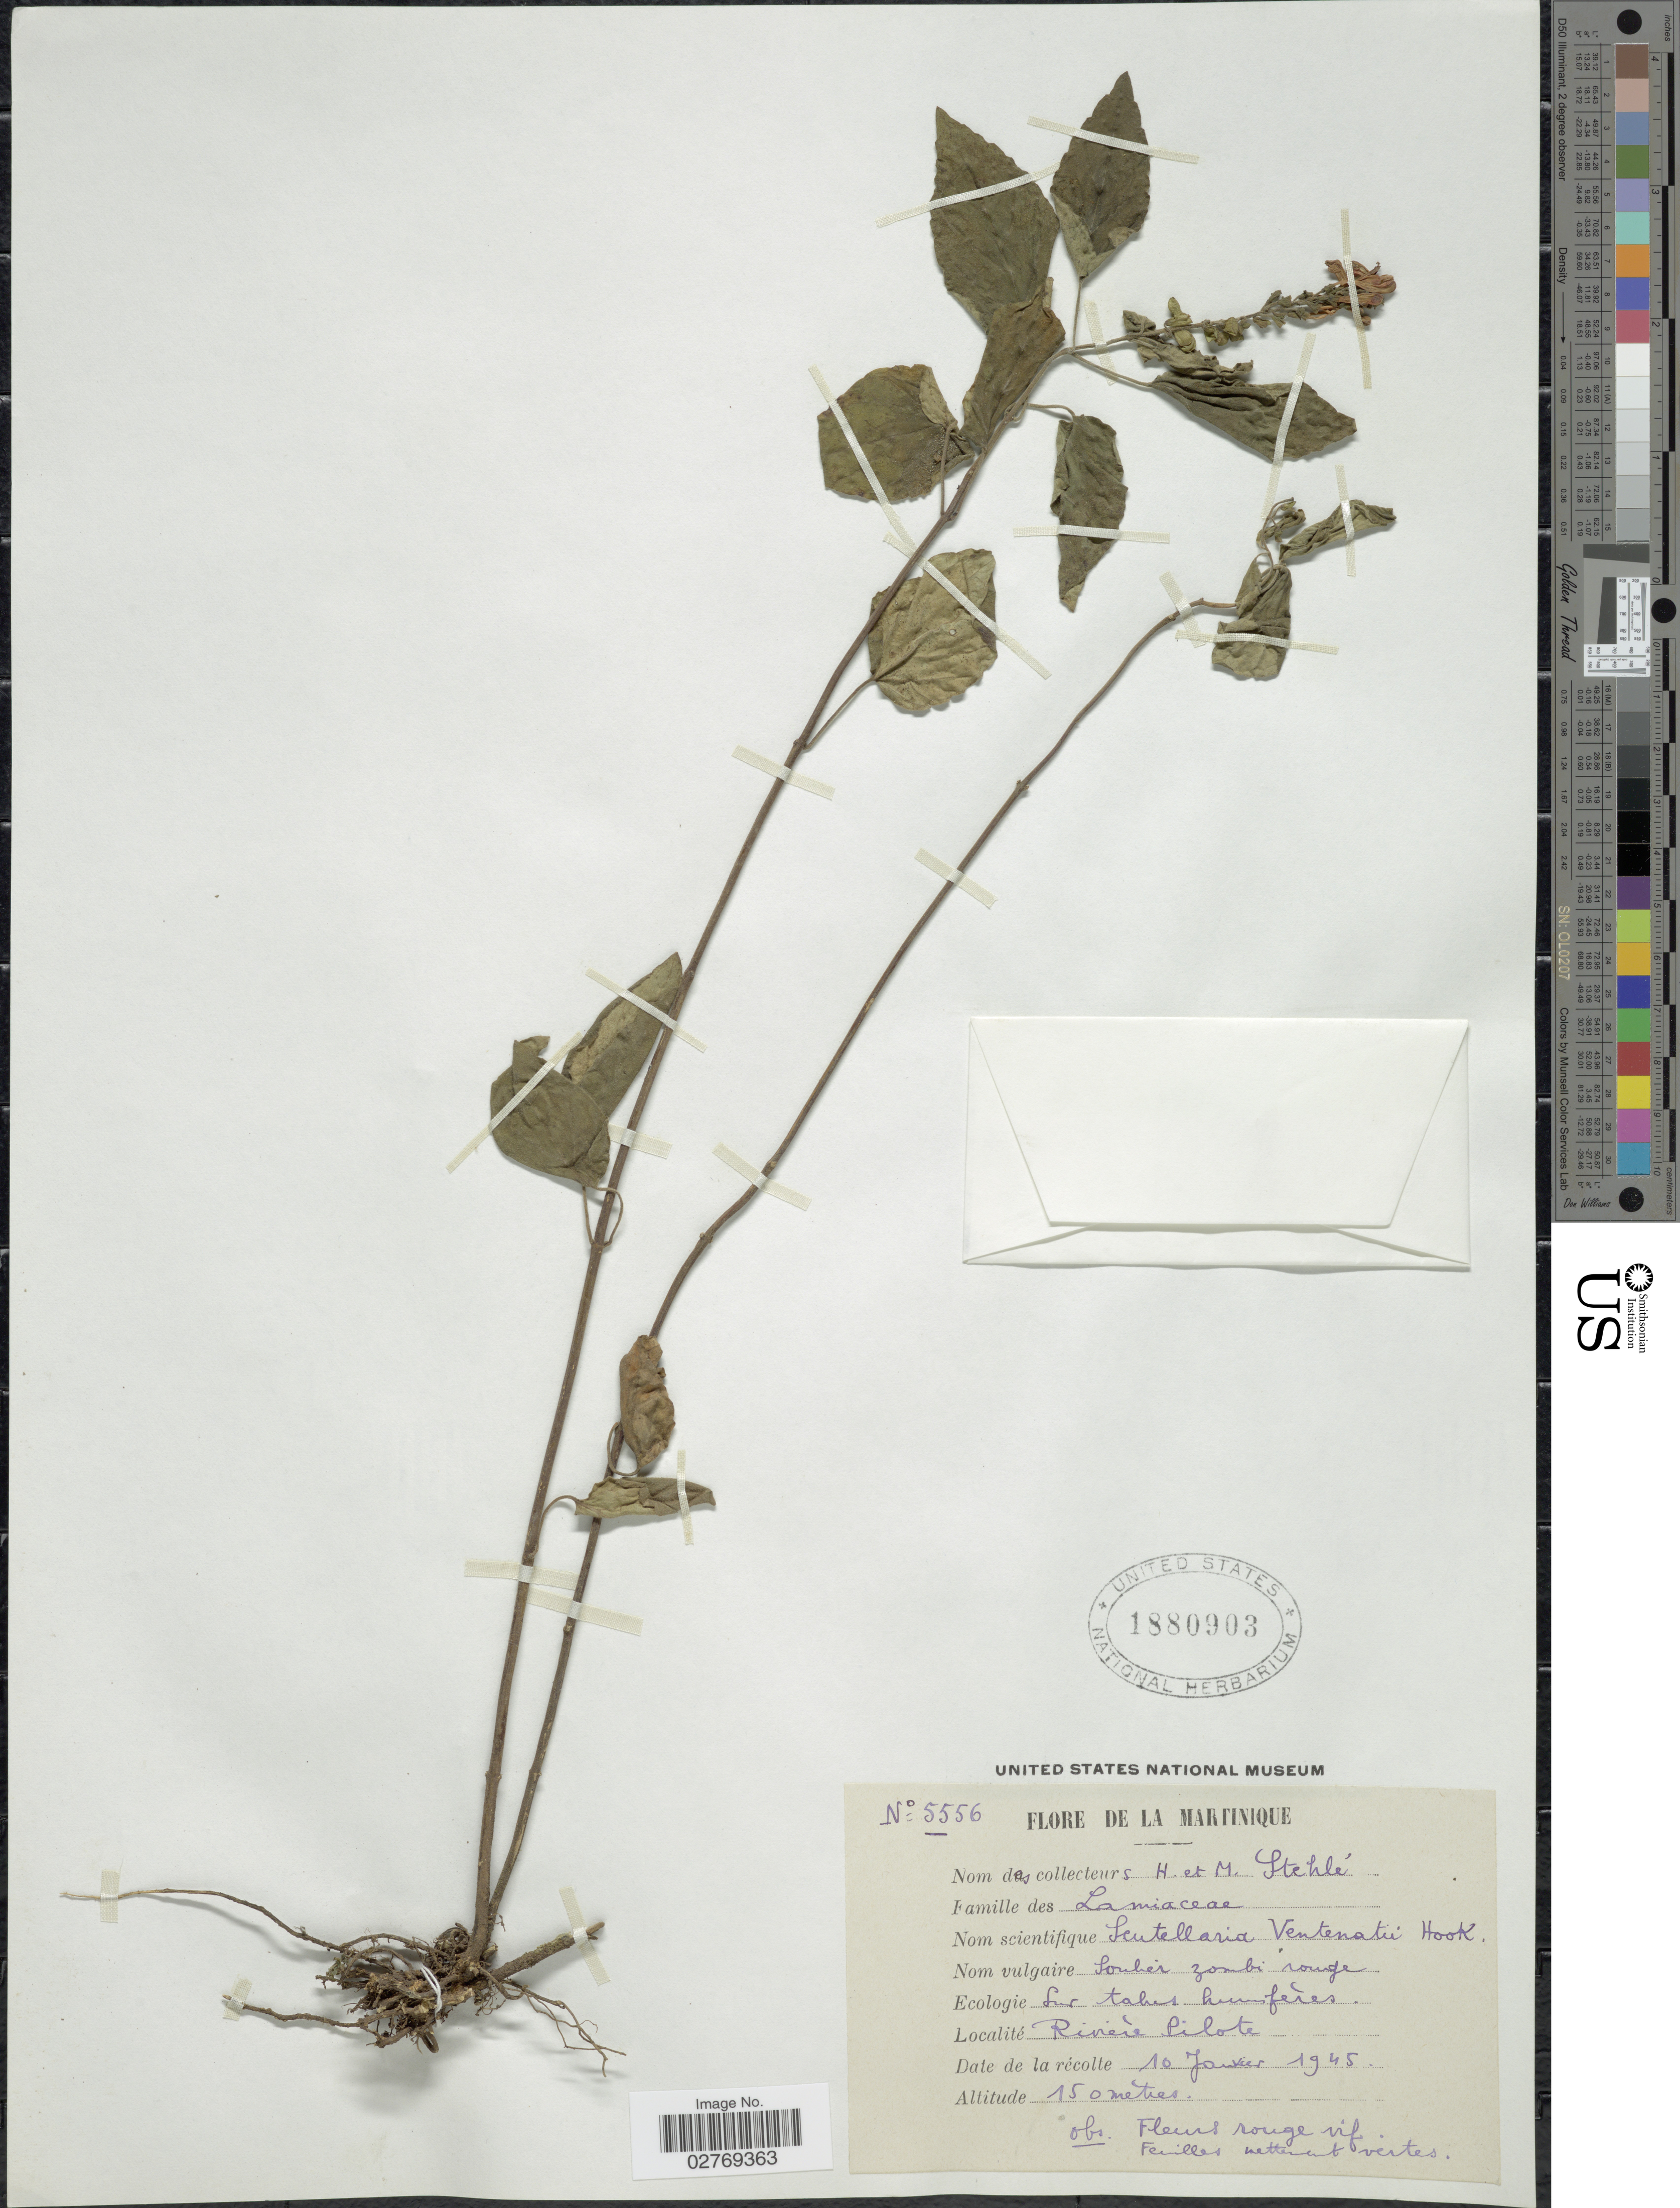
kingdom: Plantae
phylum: Tracheophyta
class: Magnoliopsida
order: Lamiales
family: Lamiaceae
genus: Scutellaria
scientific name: Scutellaria ventenatii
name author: Hook.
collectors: H. Stehlé & M. Stehlé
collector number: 5556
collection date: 1945-01-10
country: Martinique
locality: Riviére Pilote.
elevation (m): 150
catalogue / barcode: US 1880903